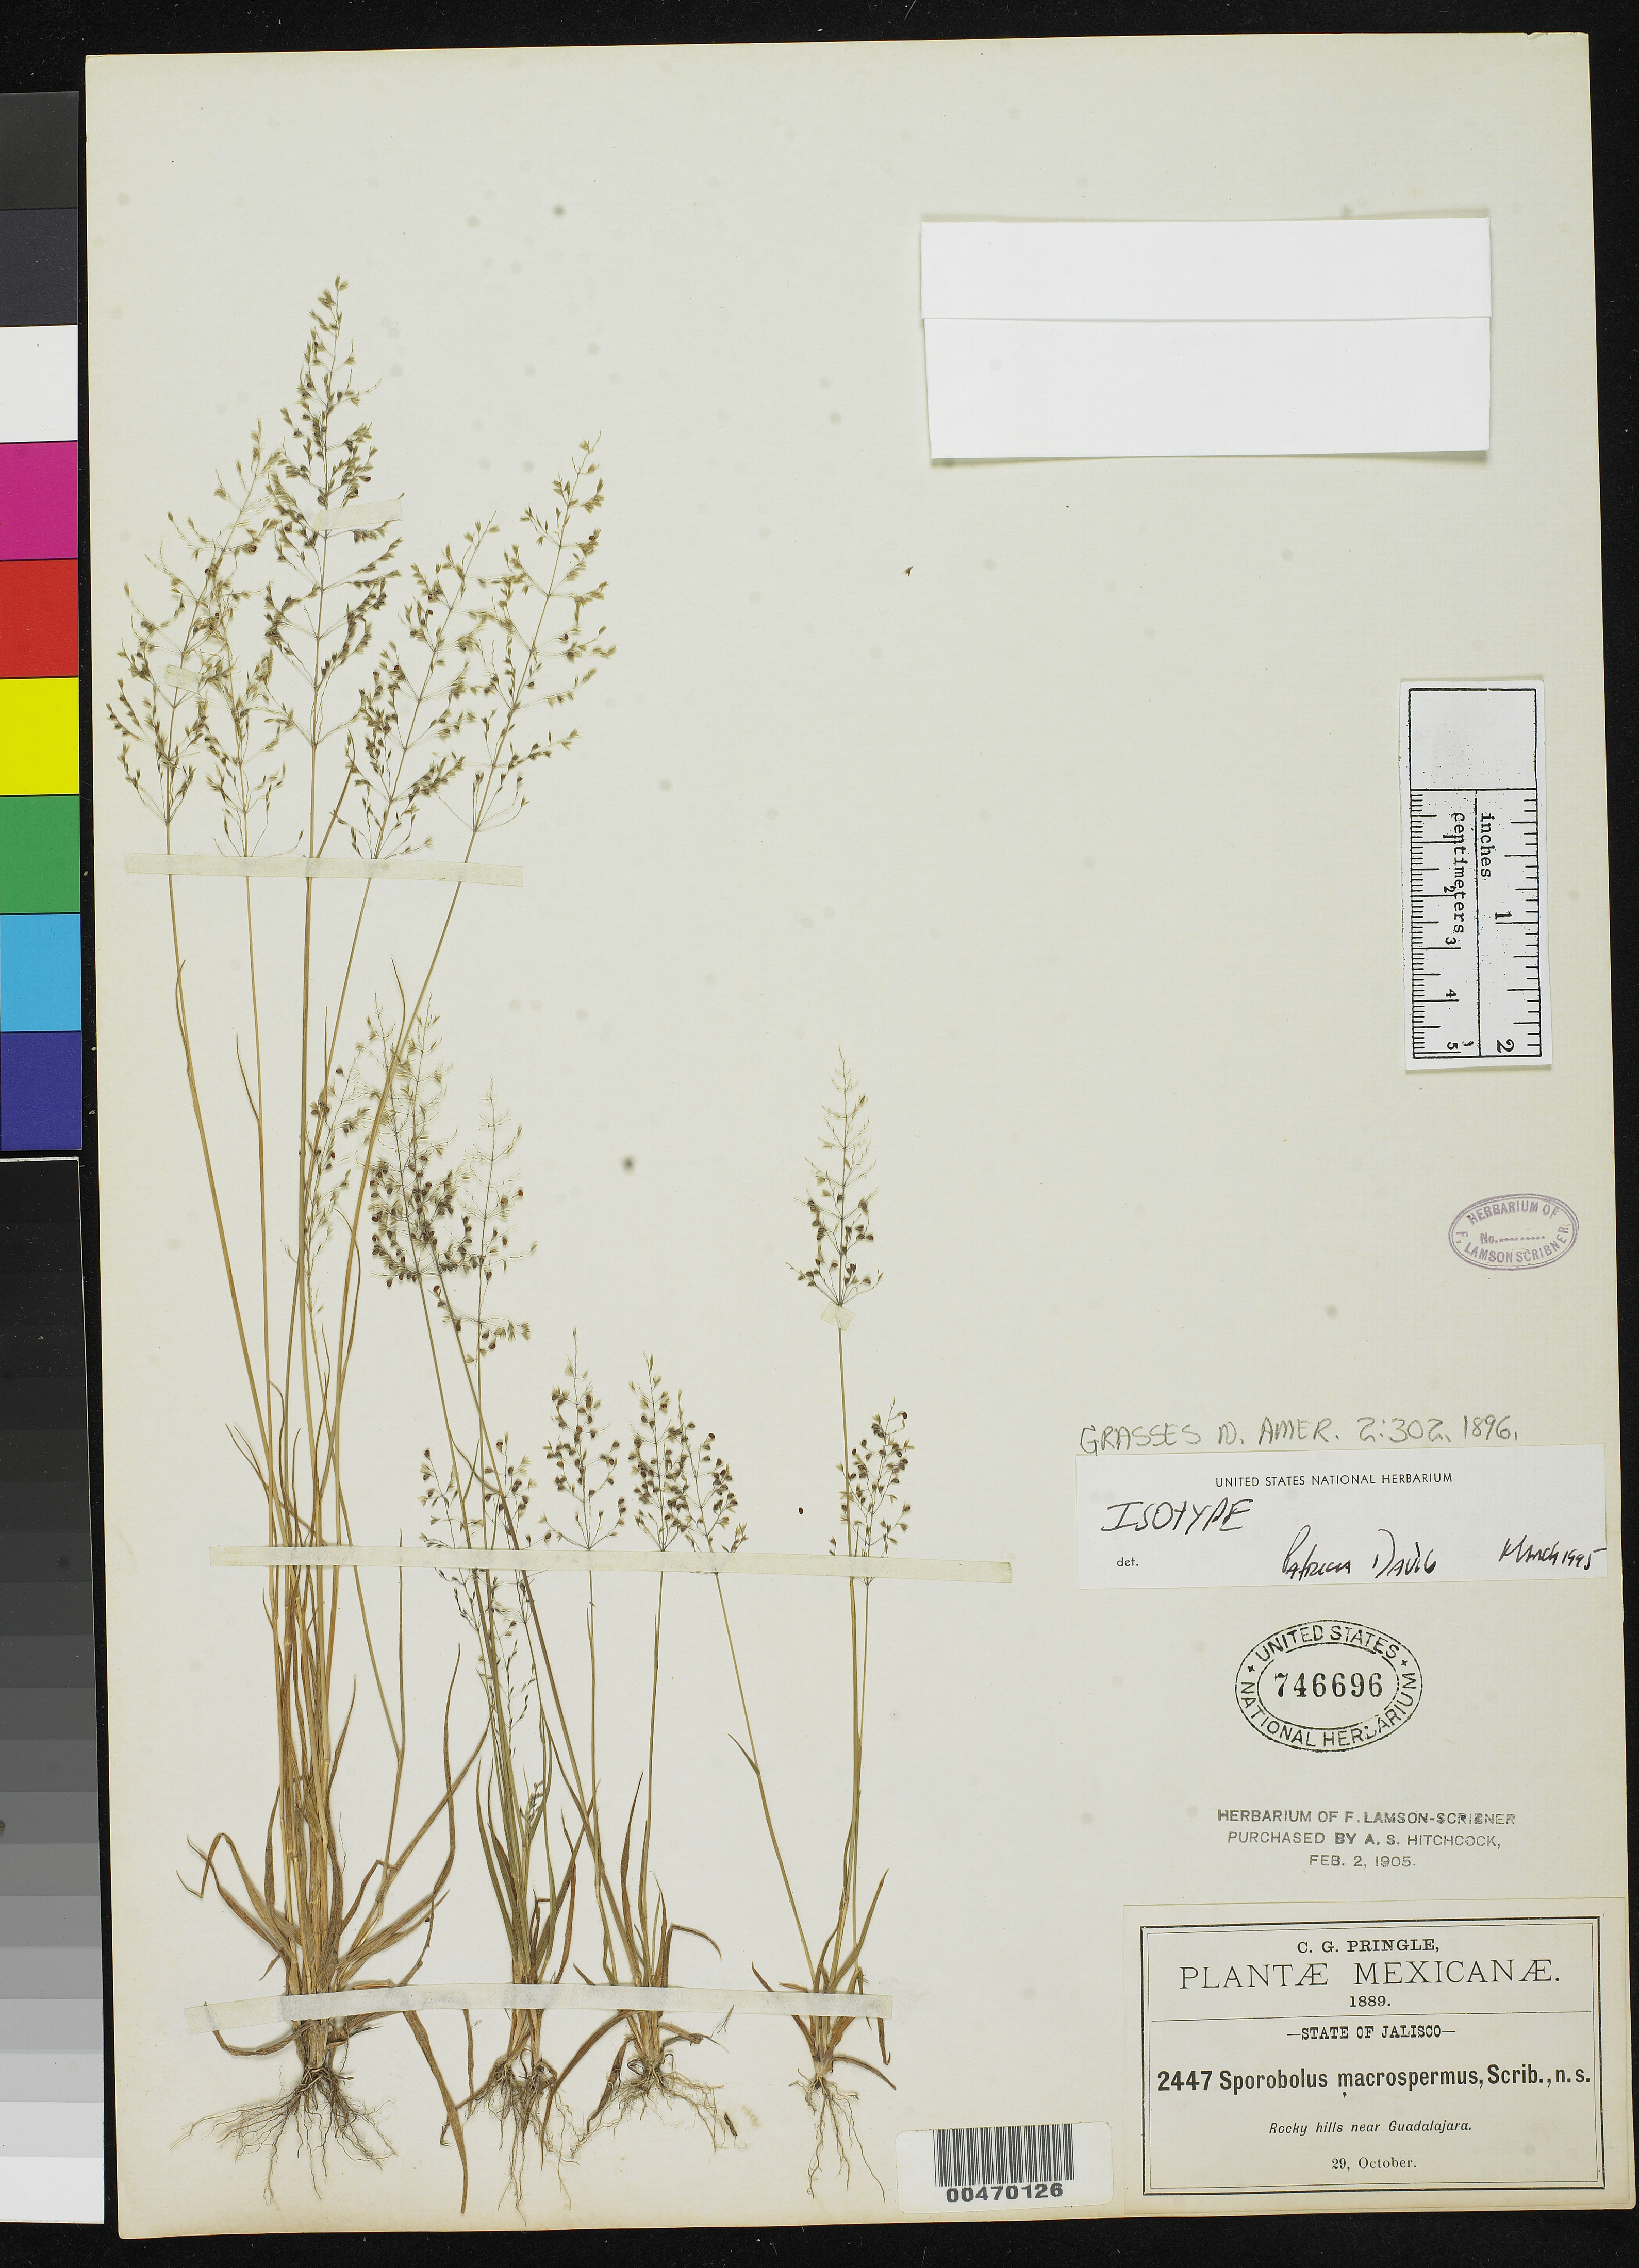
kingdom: Plantae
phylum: Tracheophyta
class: Liliopsida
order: Poales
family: Poaceae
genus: Sporobolus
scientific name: Sporobolus macrospermus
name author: Scribn. ex W.J. Beal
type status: Isotype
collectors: C. G. Pringle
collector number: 2447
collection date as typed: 29 Oct 1889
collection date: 1889-10-29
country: Mexico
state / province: Jalisco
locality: Rocky hills near Guadalajara.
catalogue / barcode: US 746696